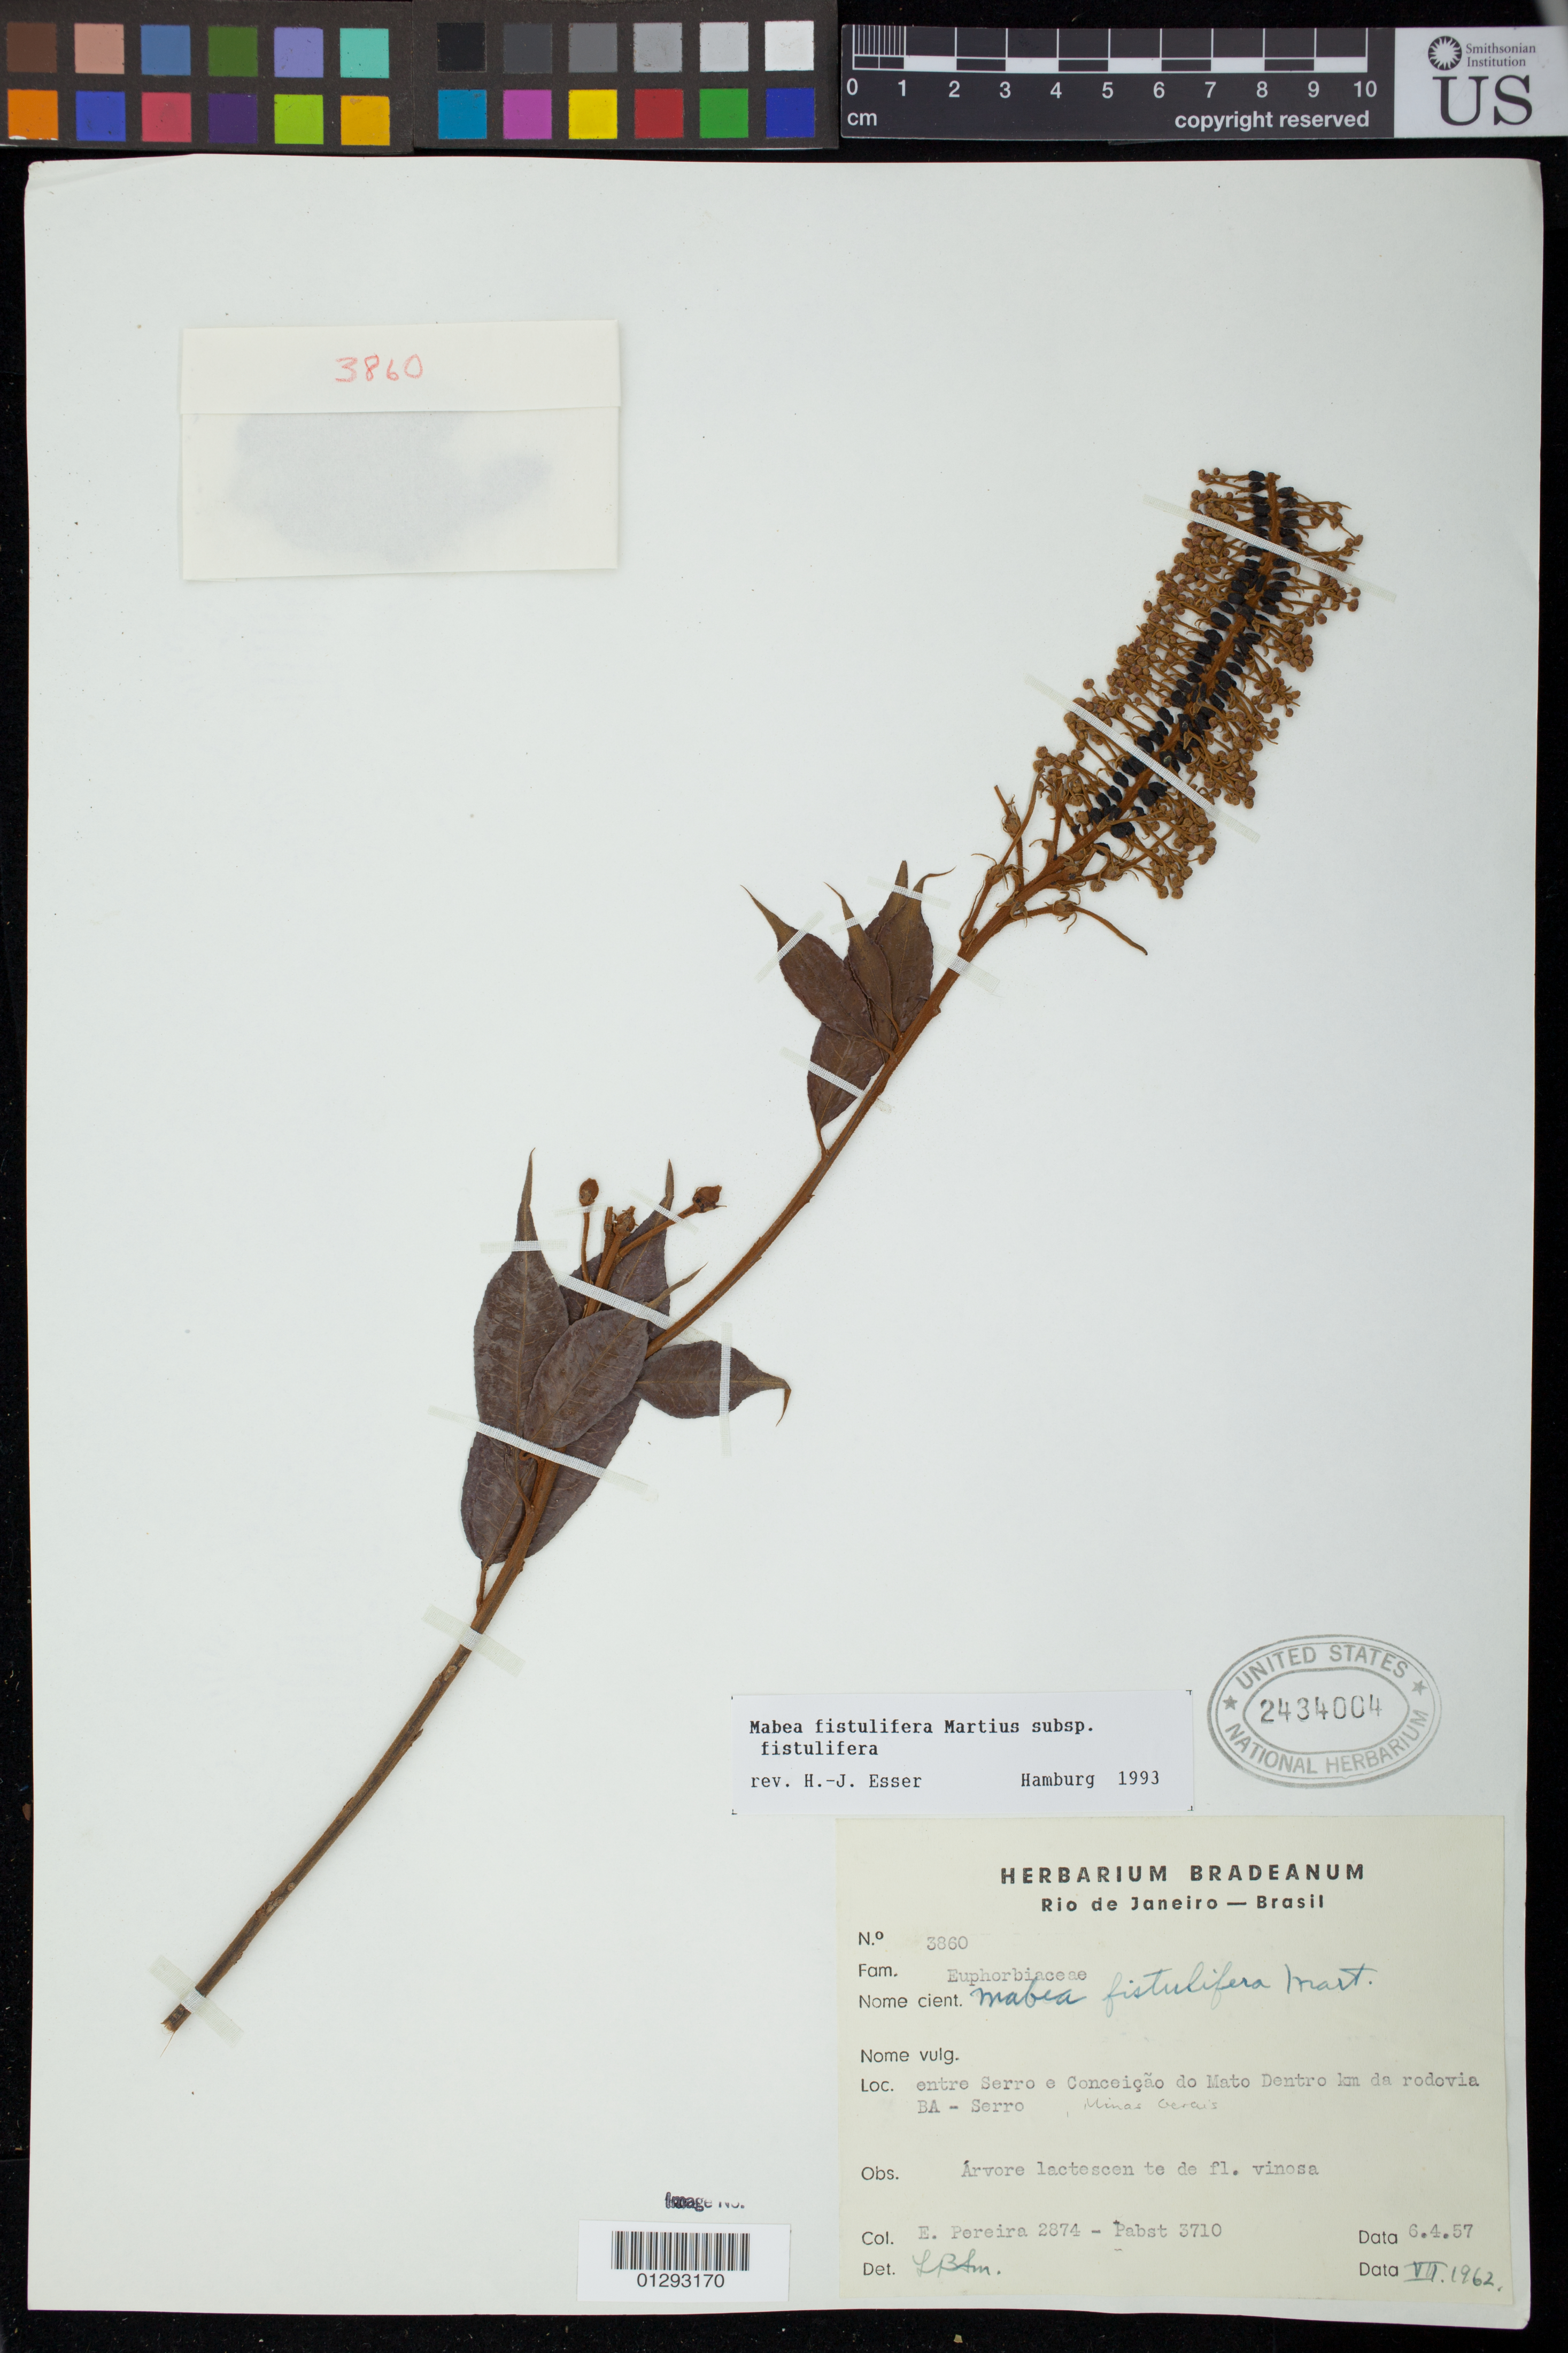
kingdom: Plantae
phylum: Tracheophyta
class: Magnoliopsida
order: Malpighiales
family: Euphorbiaceae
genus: Mabea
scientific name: Mabea fistulifera subsp. fistulifera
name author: Mart.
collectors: E. Pereira & Pabst, --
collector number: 2874/3710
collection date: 1957-04-06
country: Brazil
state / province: Minas Gerais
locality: entre Serro e Conceica do Mato Dentro km da rodovia BA - Serro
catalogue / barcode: US 2434004